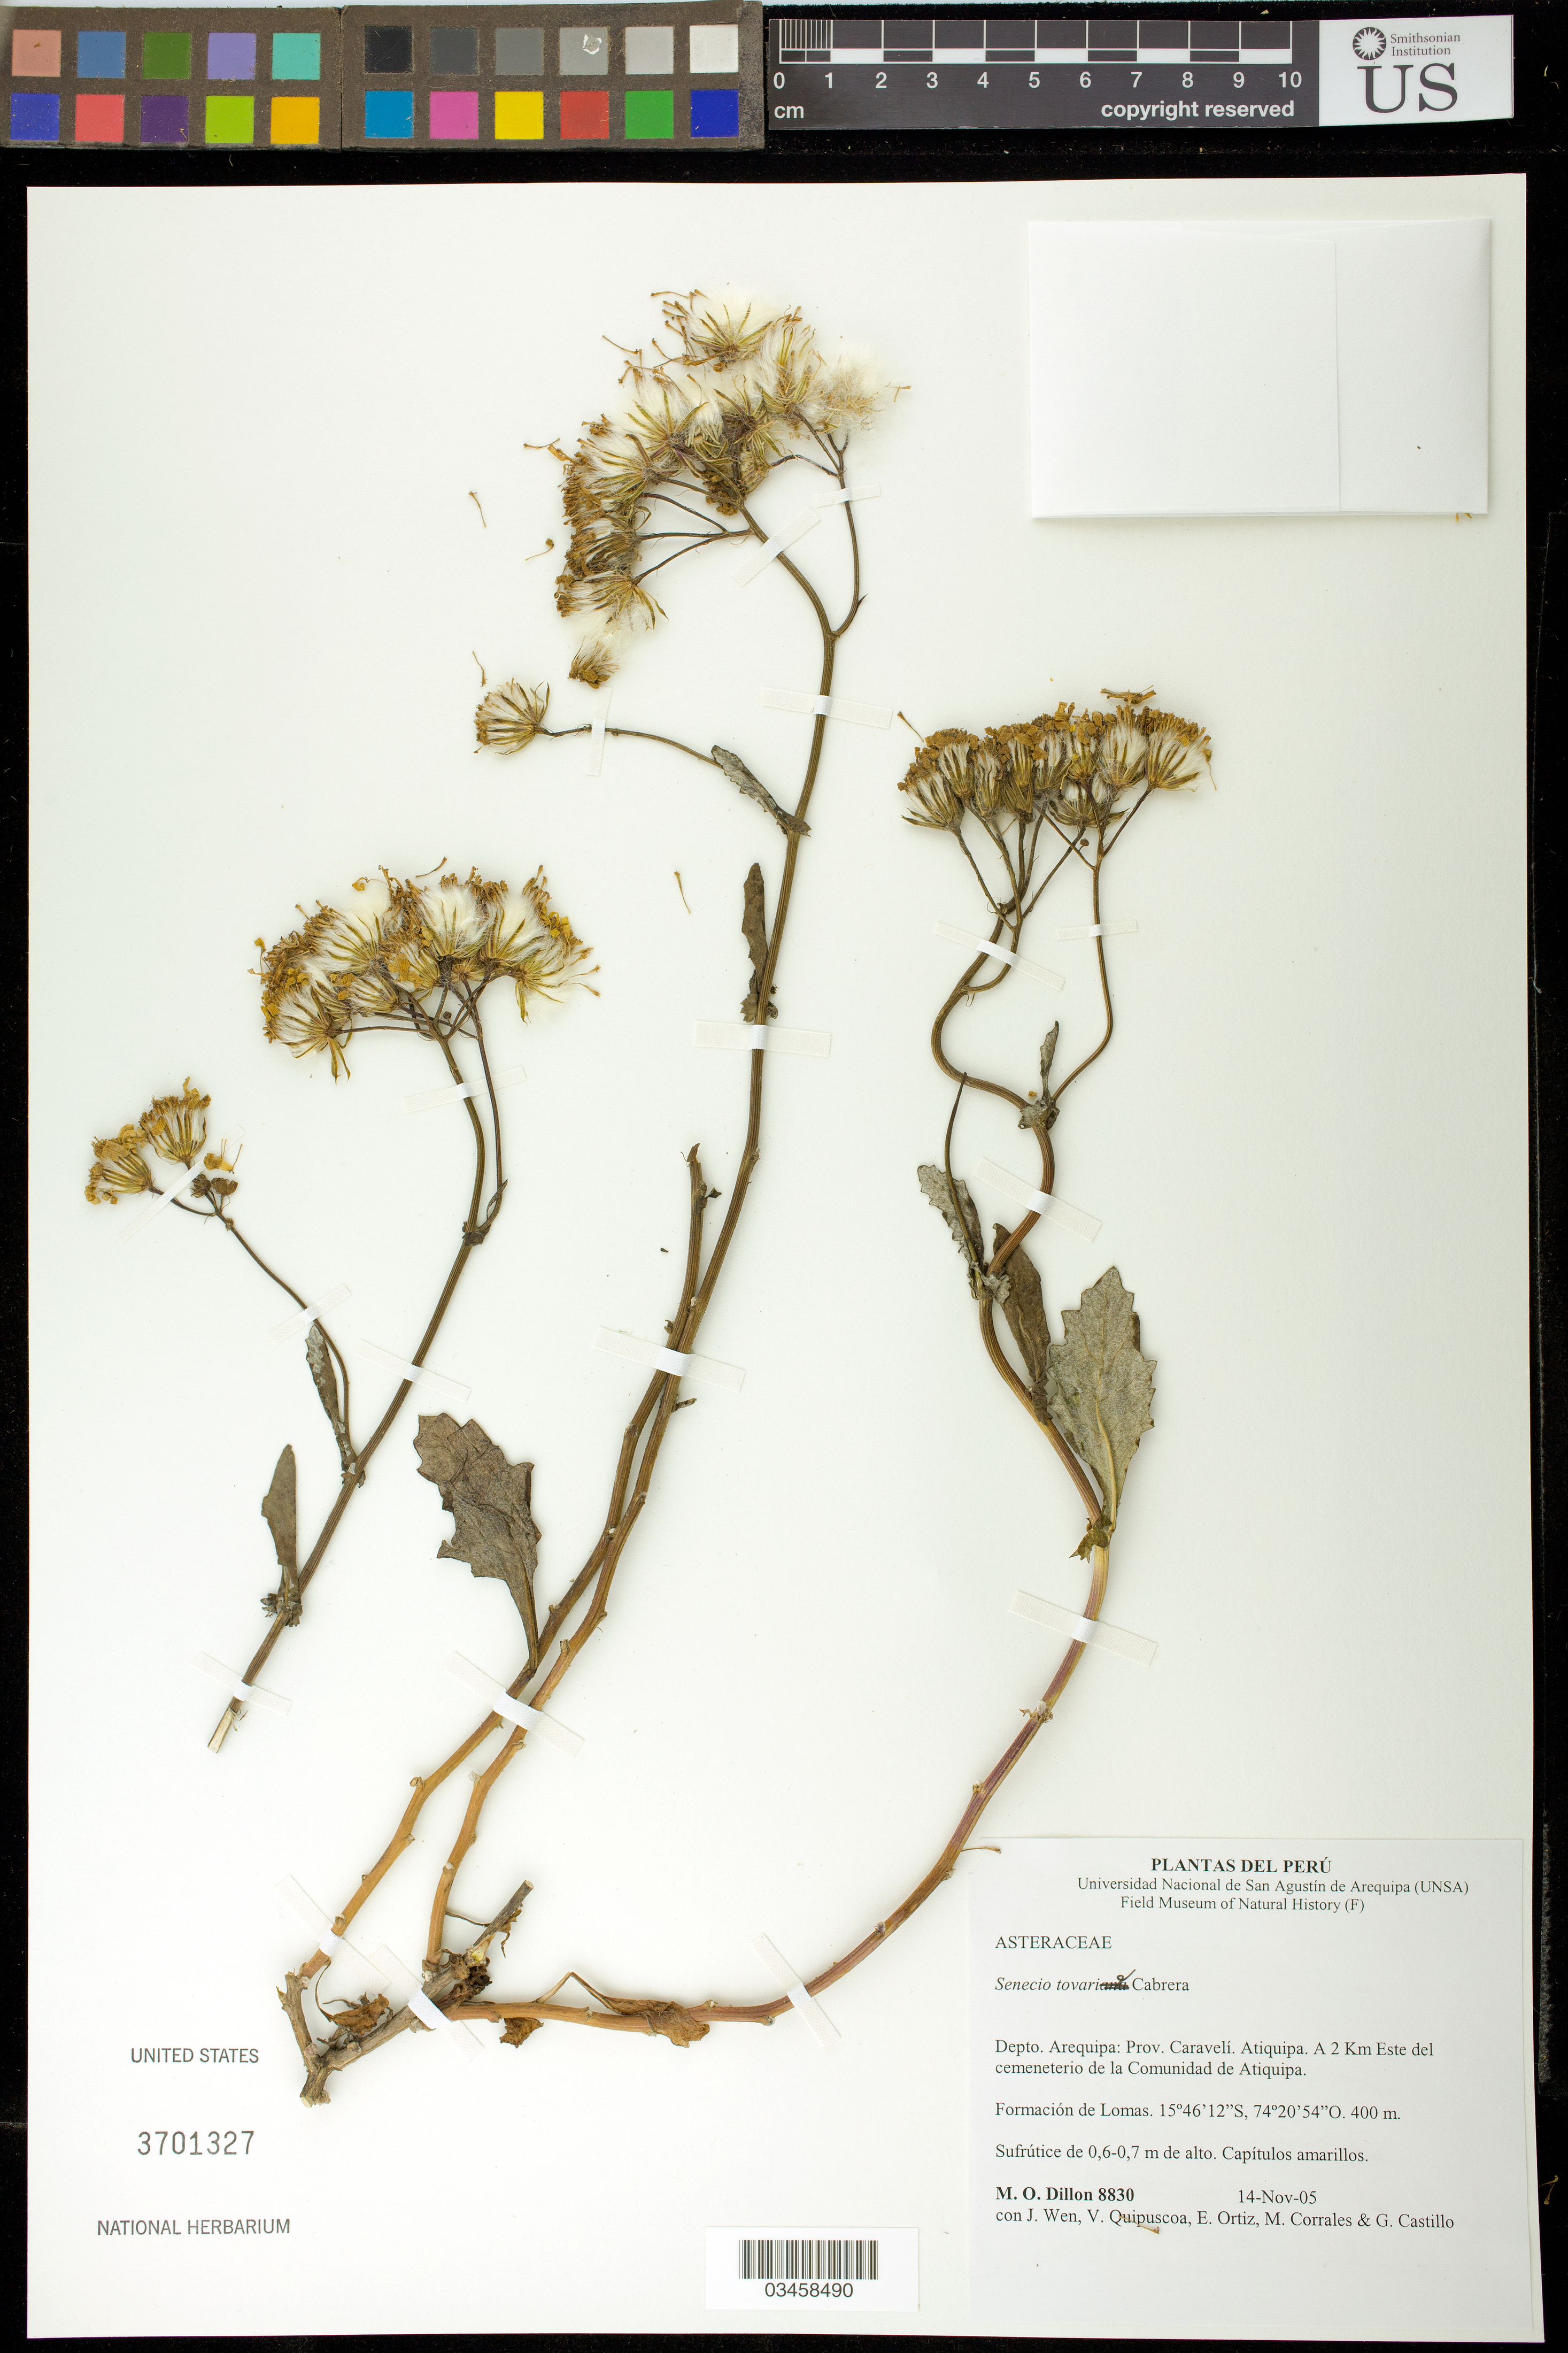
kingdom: Plantae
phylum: Tracheophyta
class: Magnoliopsida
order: Asterales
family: Asteraceae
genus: Senecio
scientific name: Senecio tovari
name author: Cabrera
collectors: M. O. Dillon, J. Wen, V. Quipuscoa, E. Ortiz, M. Corrales & G. Castillo C.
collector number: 8830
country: Peru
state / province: Arequipa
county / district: Caravelí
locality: Chala, Al sur de Santa Rosa.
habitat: Formacion de Lomas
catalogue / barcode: US 3701327